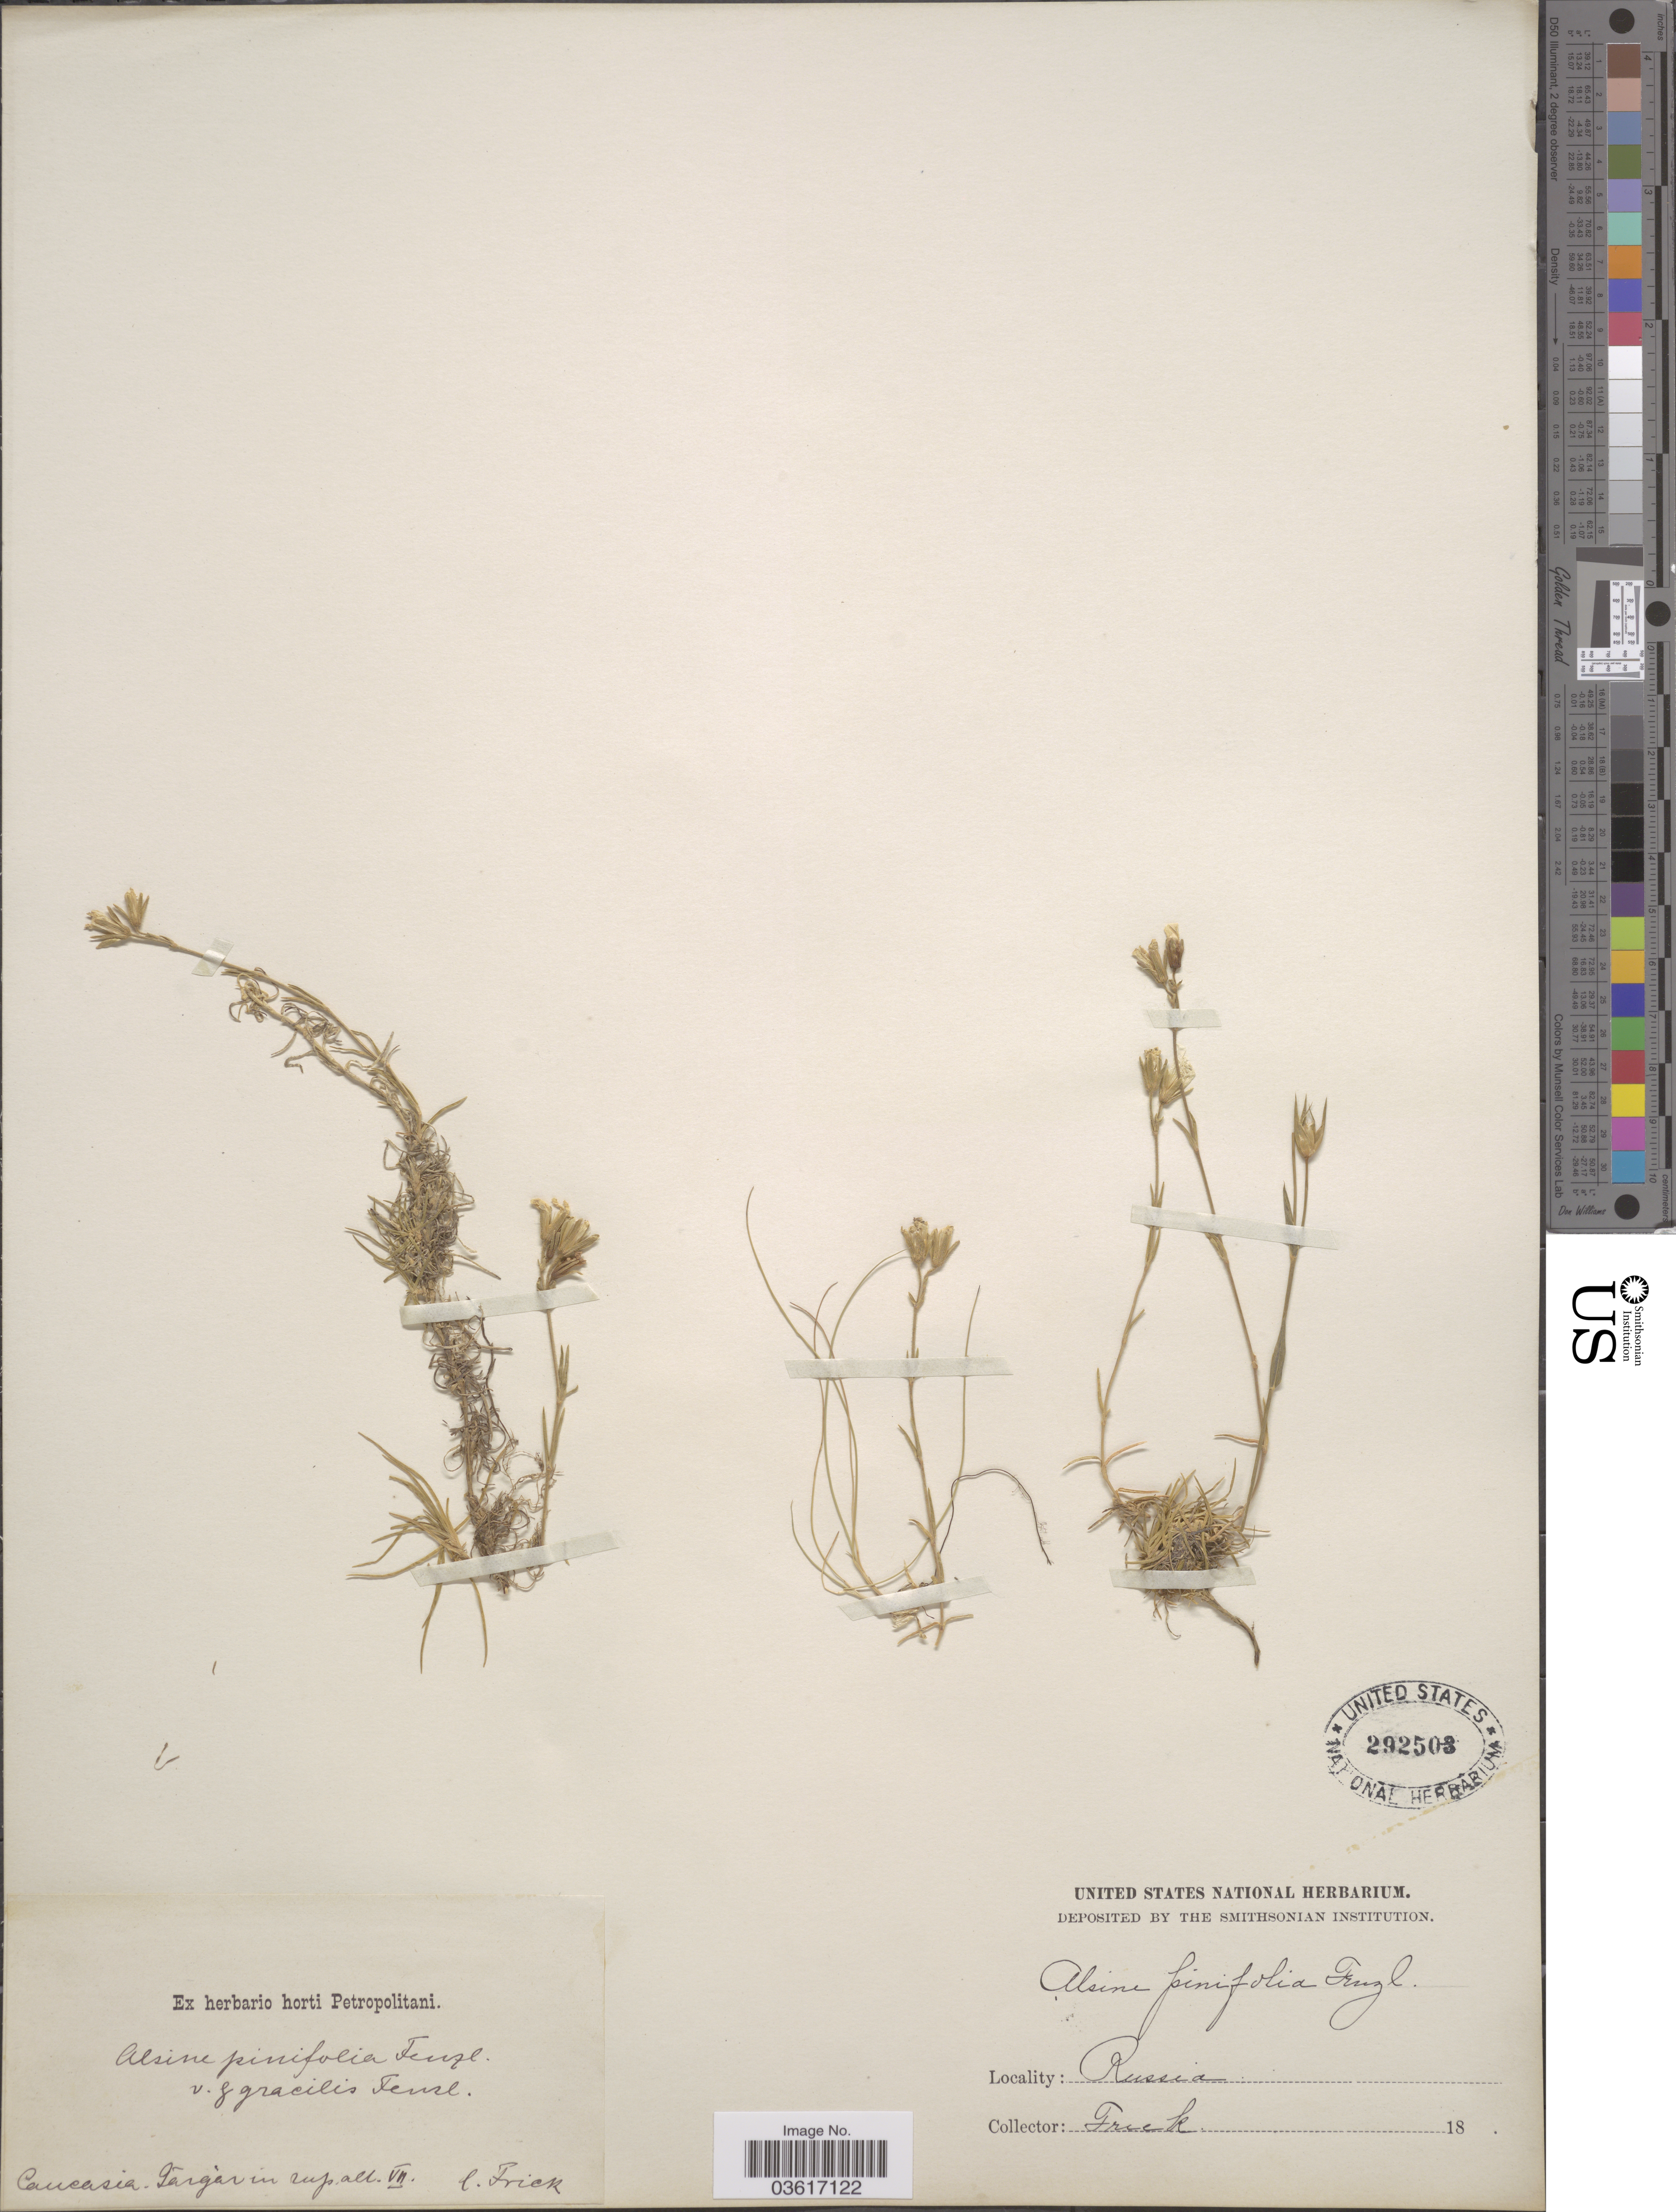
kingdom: Plantae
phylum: Tracheophyta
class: Magnoliopsida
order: Caryophyllales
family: Caryophyllaceae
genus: Cherleria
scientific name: Cherleria laricifolia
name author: (L.) Iamonico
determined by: Strong, Mark T., (BOT), Smithsonian Institution - National Museum of Natural History (UNITED STATES)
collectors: C. Frick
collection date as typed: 18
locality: Caucasia Targar in rup. all [interpreted].VII. Russia.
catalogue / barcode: US 292503